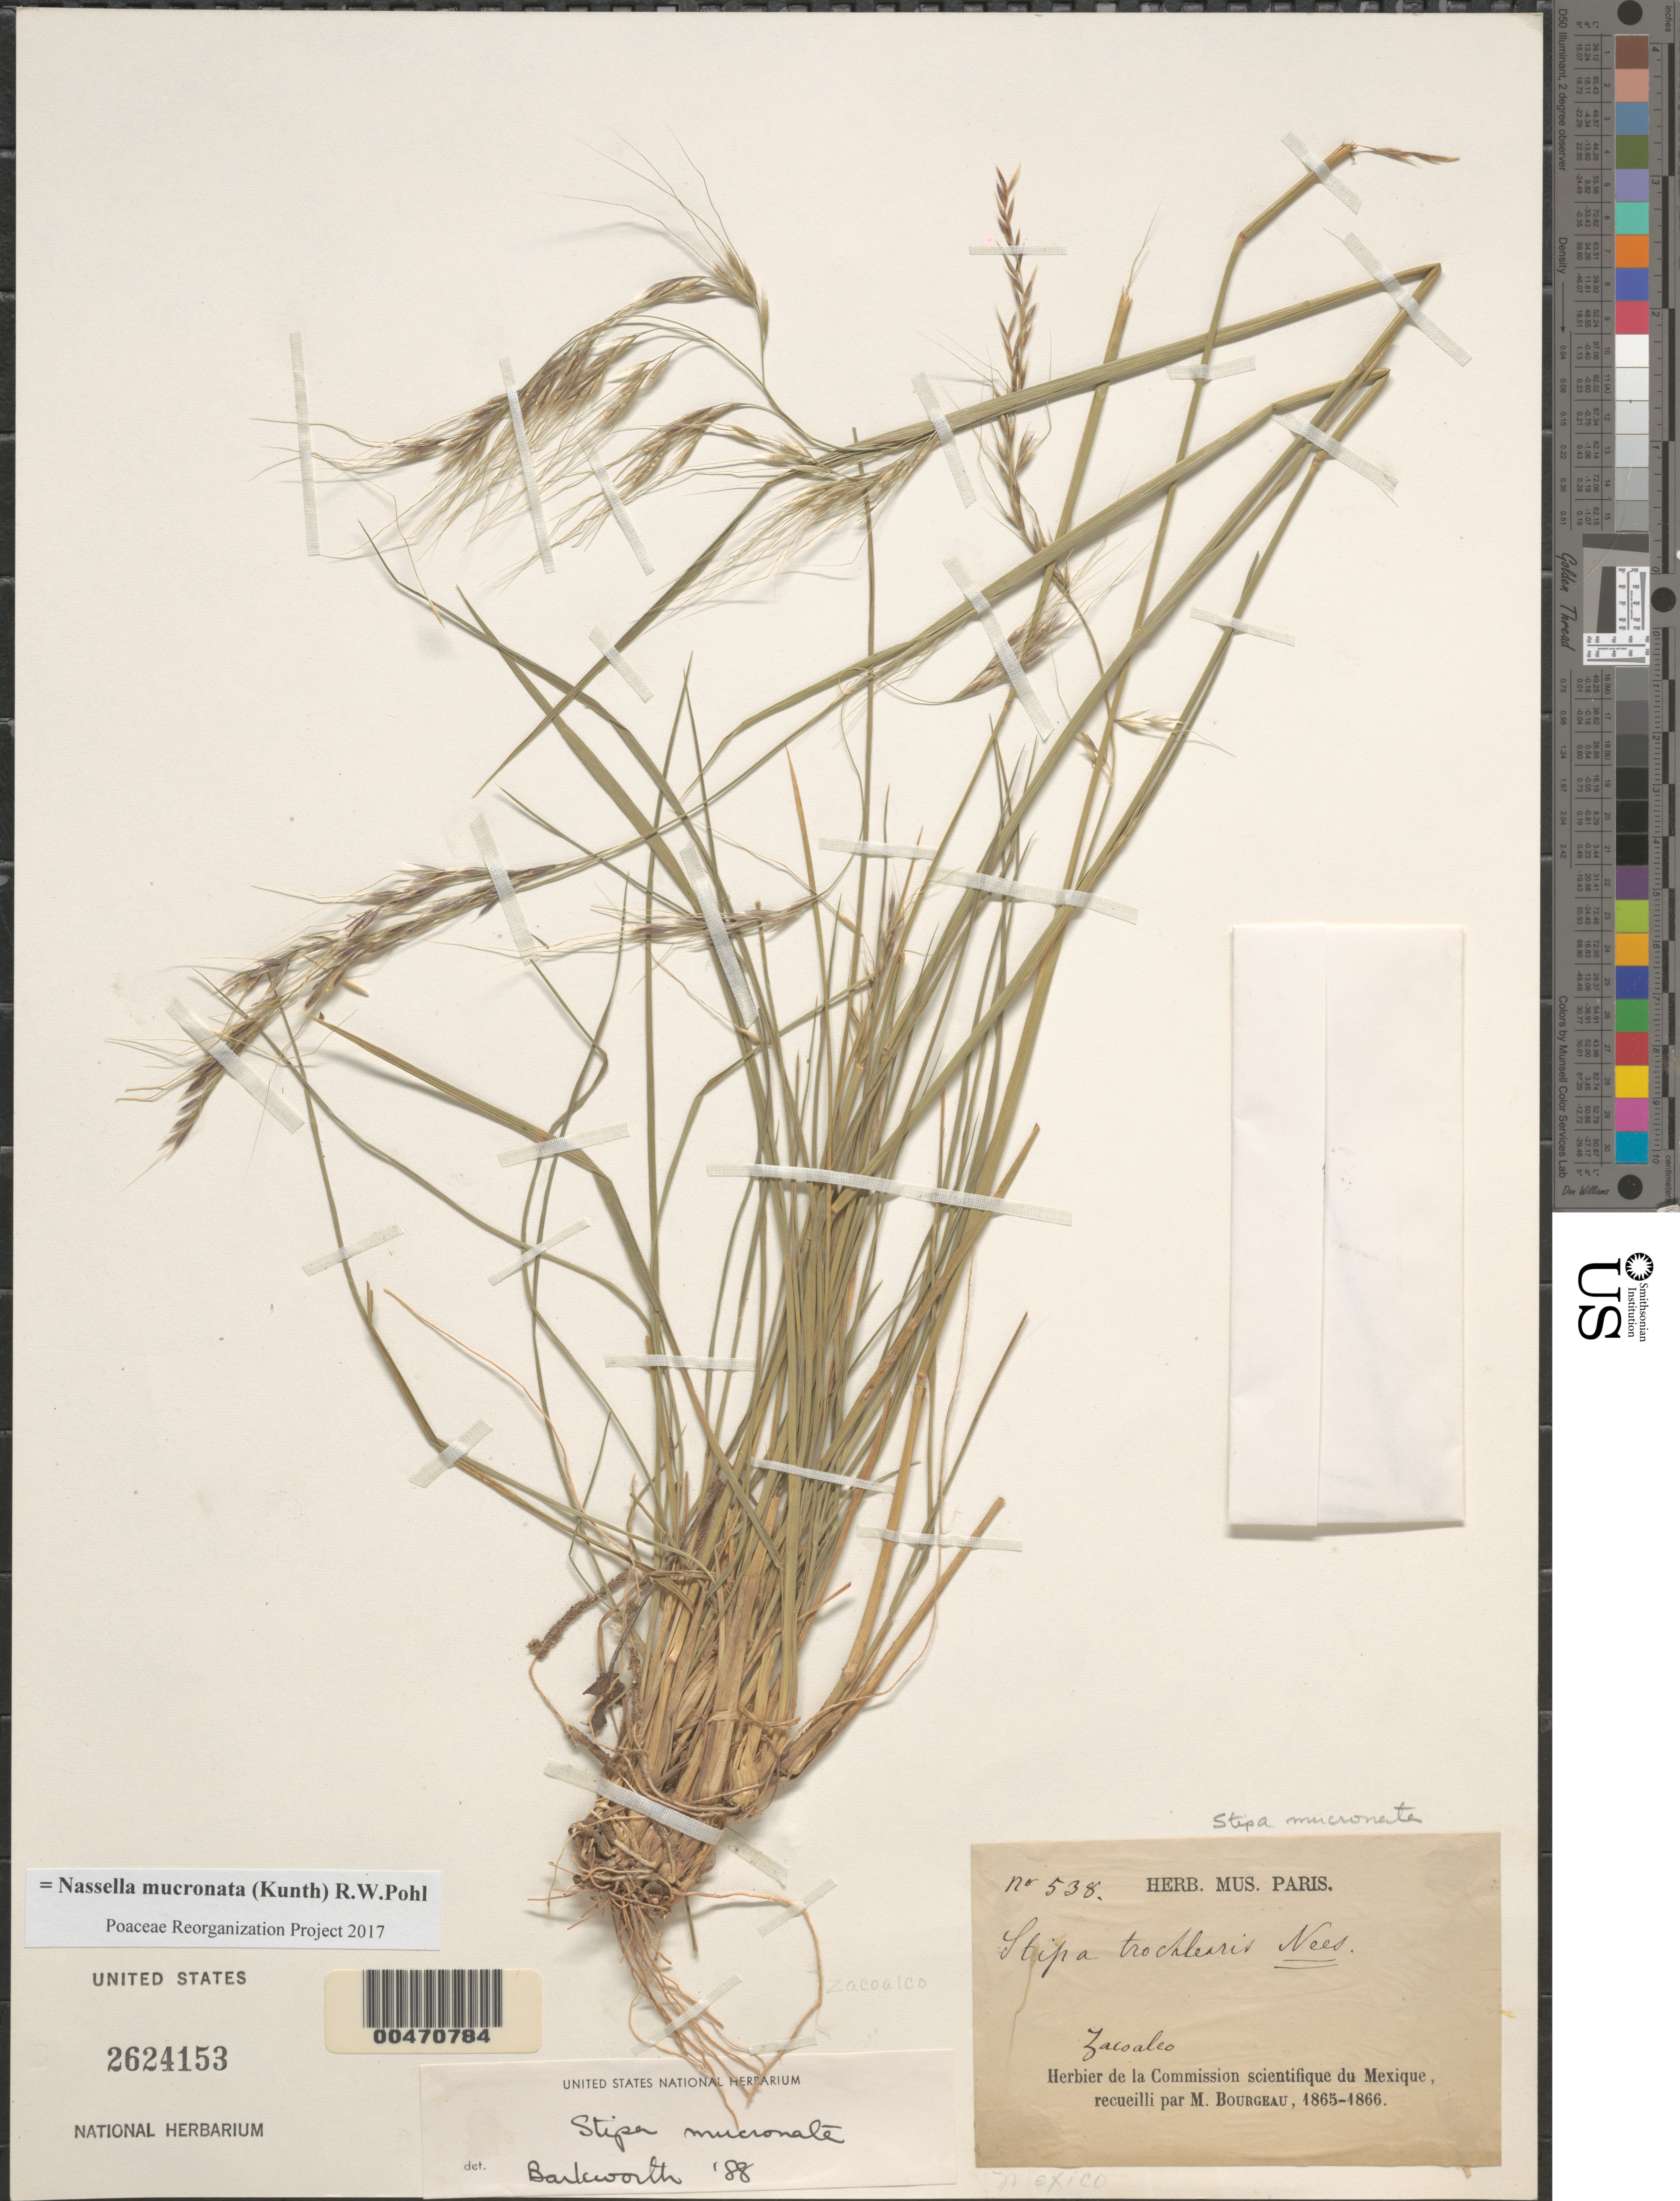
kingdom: Plantae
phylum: Tracheophyta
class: Liliopsida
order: Poales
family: Poaceae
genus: Nassella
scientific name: Nassella mucronata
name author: (Kunth) R.W. Pohl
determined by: Poaceae Reorganization Project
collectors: E. Bourgeau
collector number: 538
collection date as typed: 1865 to 1866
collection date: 1865/1866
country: Mexico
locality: Zacoalco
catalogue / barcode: US 2624153